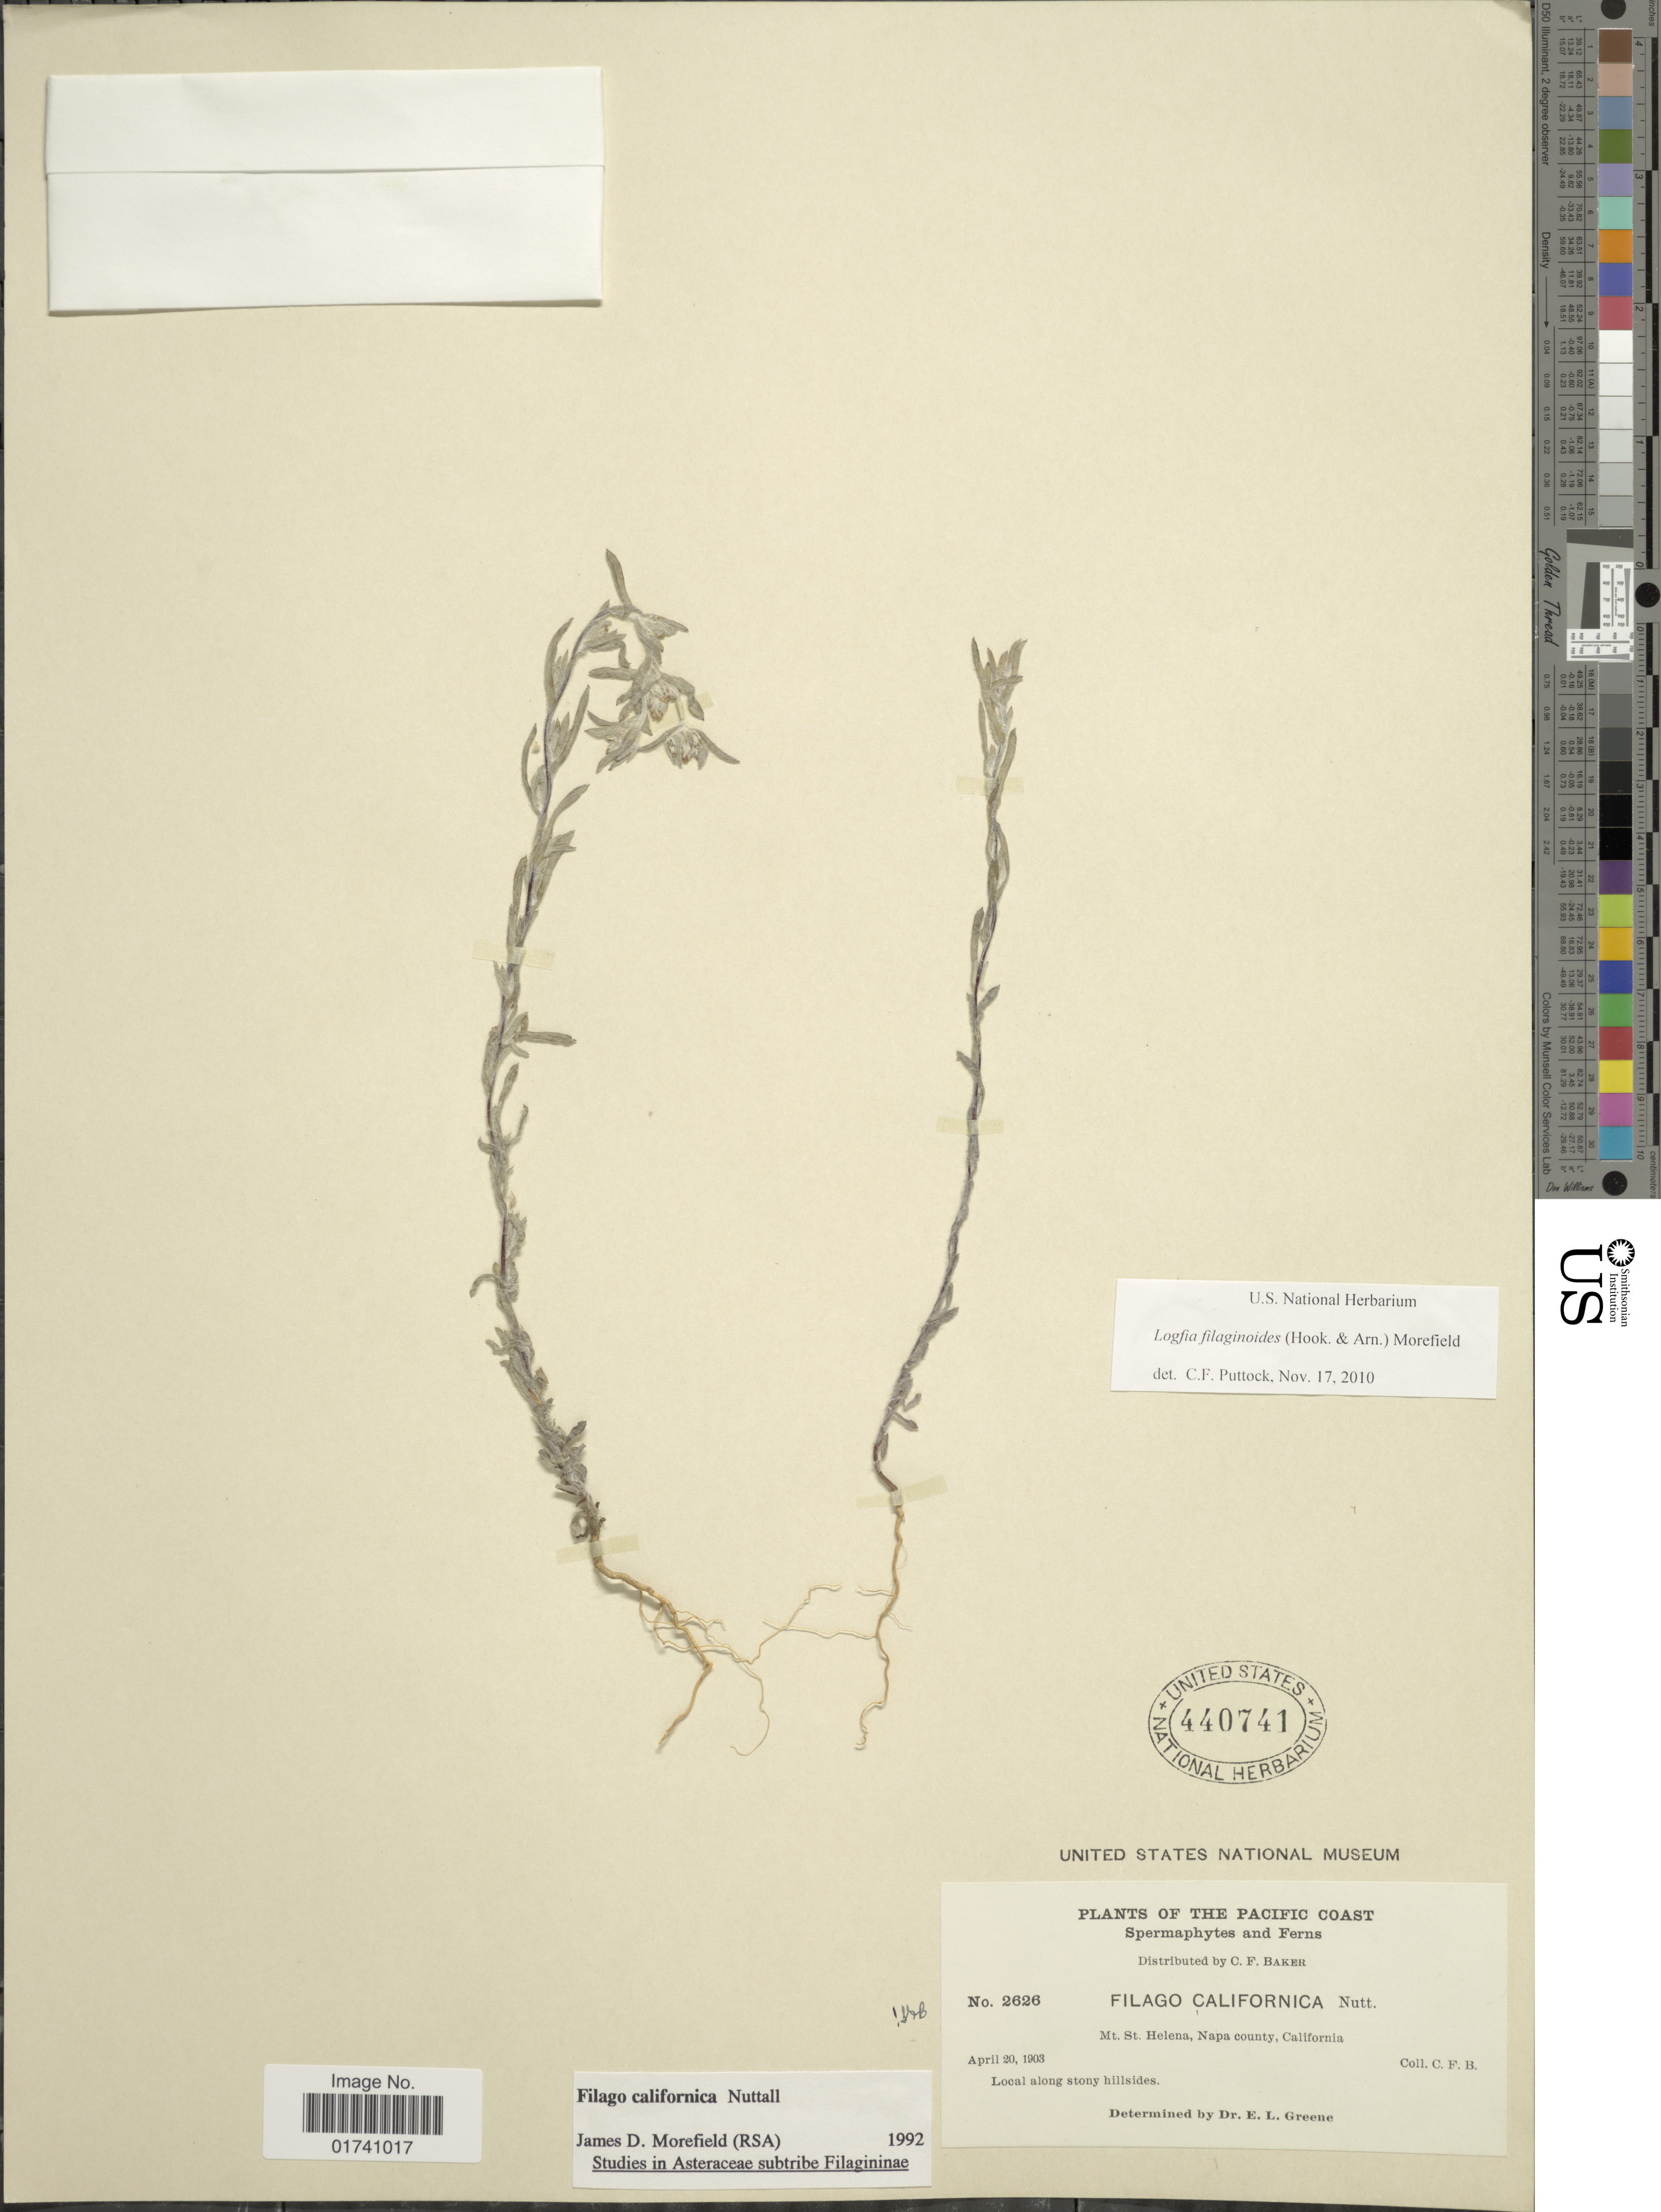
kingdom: Plantae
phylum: Tracheophyta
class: Magnoliopsida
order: Asterales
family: Asteraceae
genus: Logfia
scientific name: Logfia filaginoides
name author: (Hook. & Arn.) Morefield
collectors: C. F. Baker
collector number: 2626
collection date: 1903-04-20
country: United States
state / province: California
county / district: Napa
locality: Mt. St. Helena, Napa county.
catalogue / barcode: US 440741